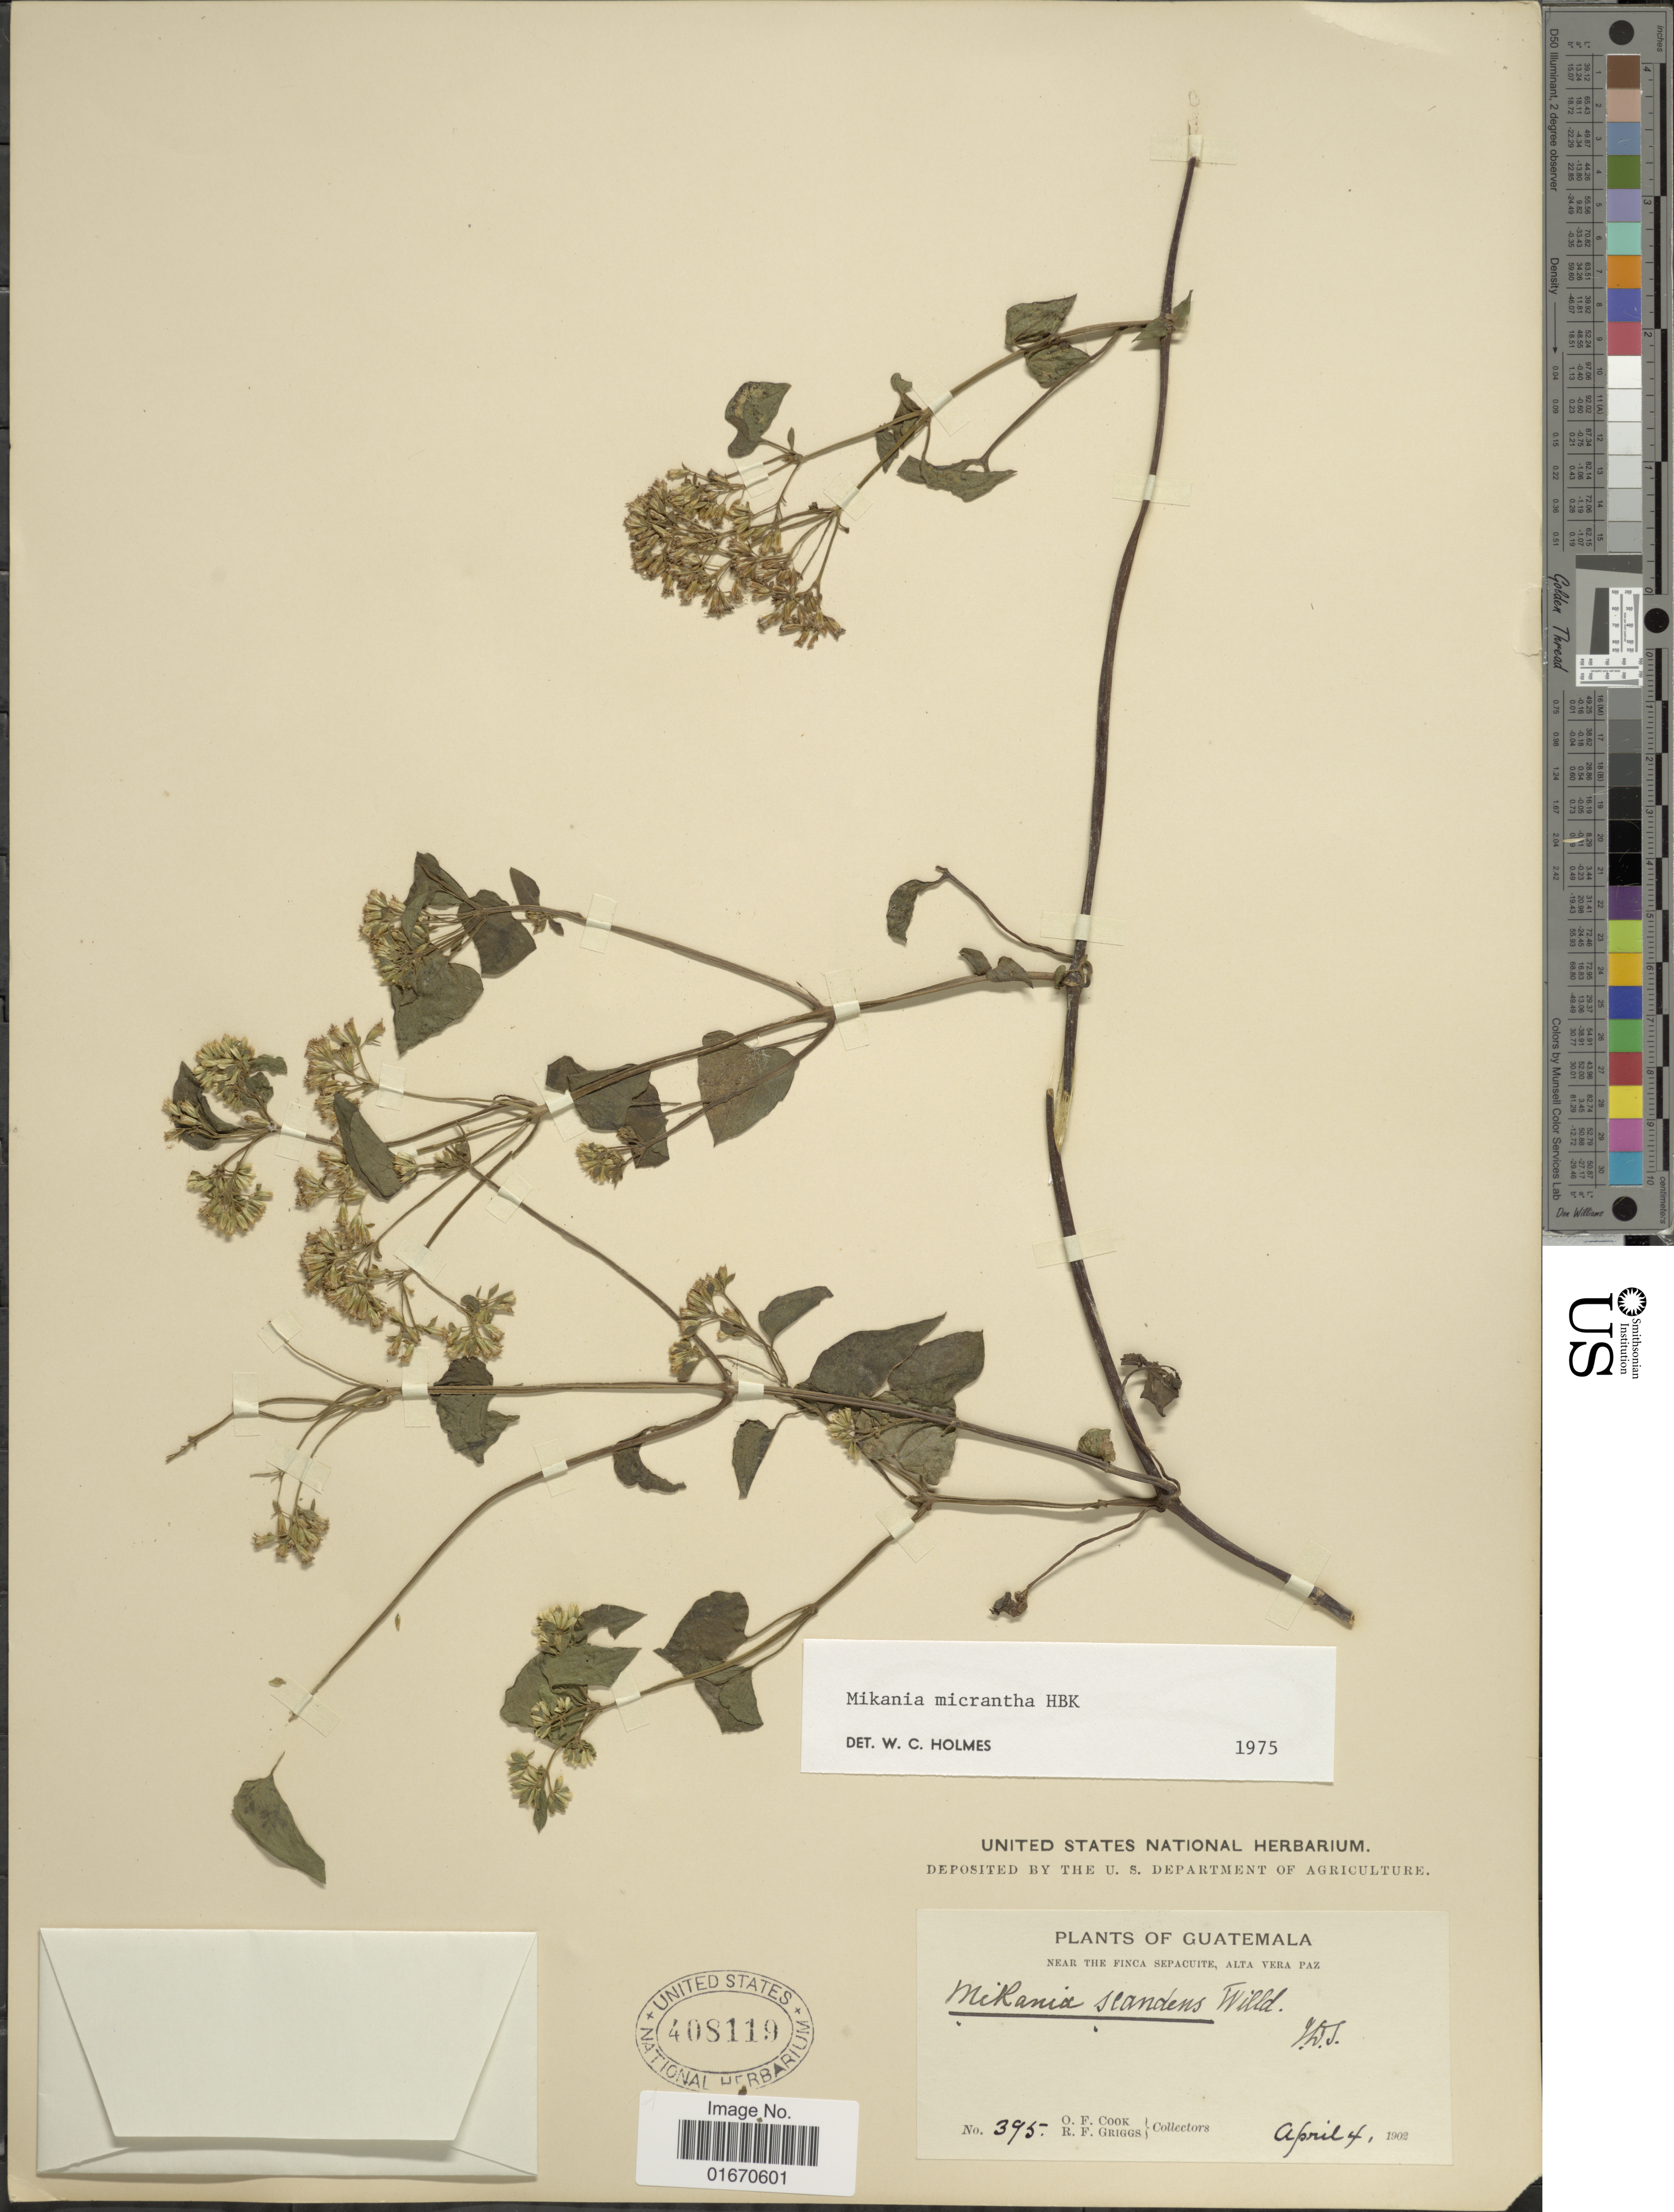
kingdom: Plantae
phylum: Tracheophyta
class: Magnoliopsida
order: Asterales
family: Asteraceae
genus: Mikania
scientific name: Mikania micrantha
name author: Kunth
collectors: O. F. Cook & R. F. Griggs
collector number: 395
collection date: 1902-04-04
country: Guatemala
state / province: Alta Verapaz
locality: Near the Finca Sepacuite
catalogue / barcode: US 408119